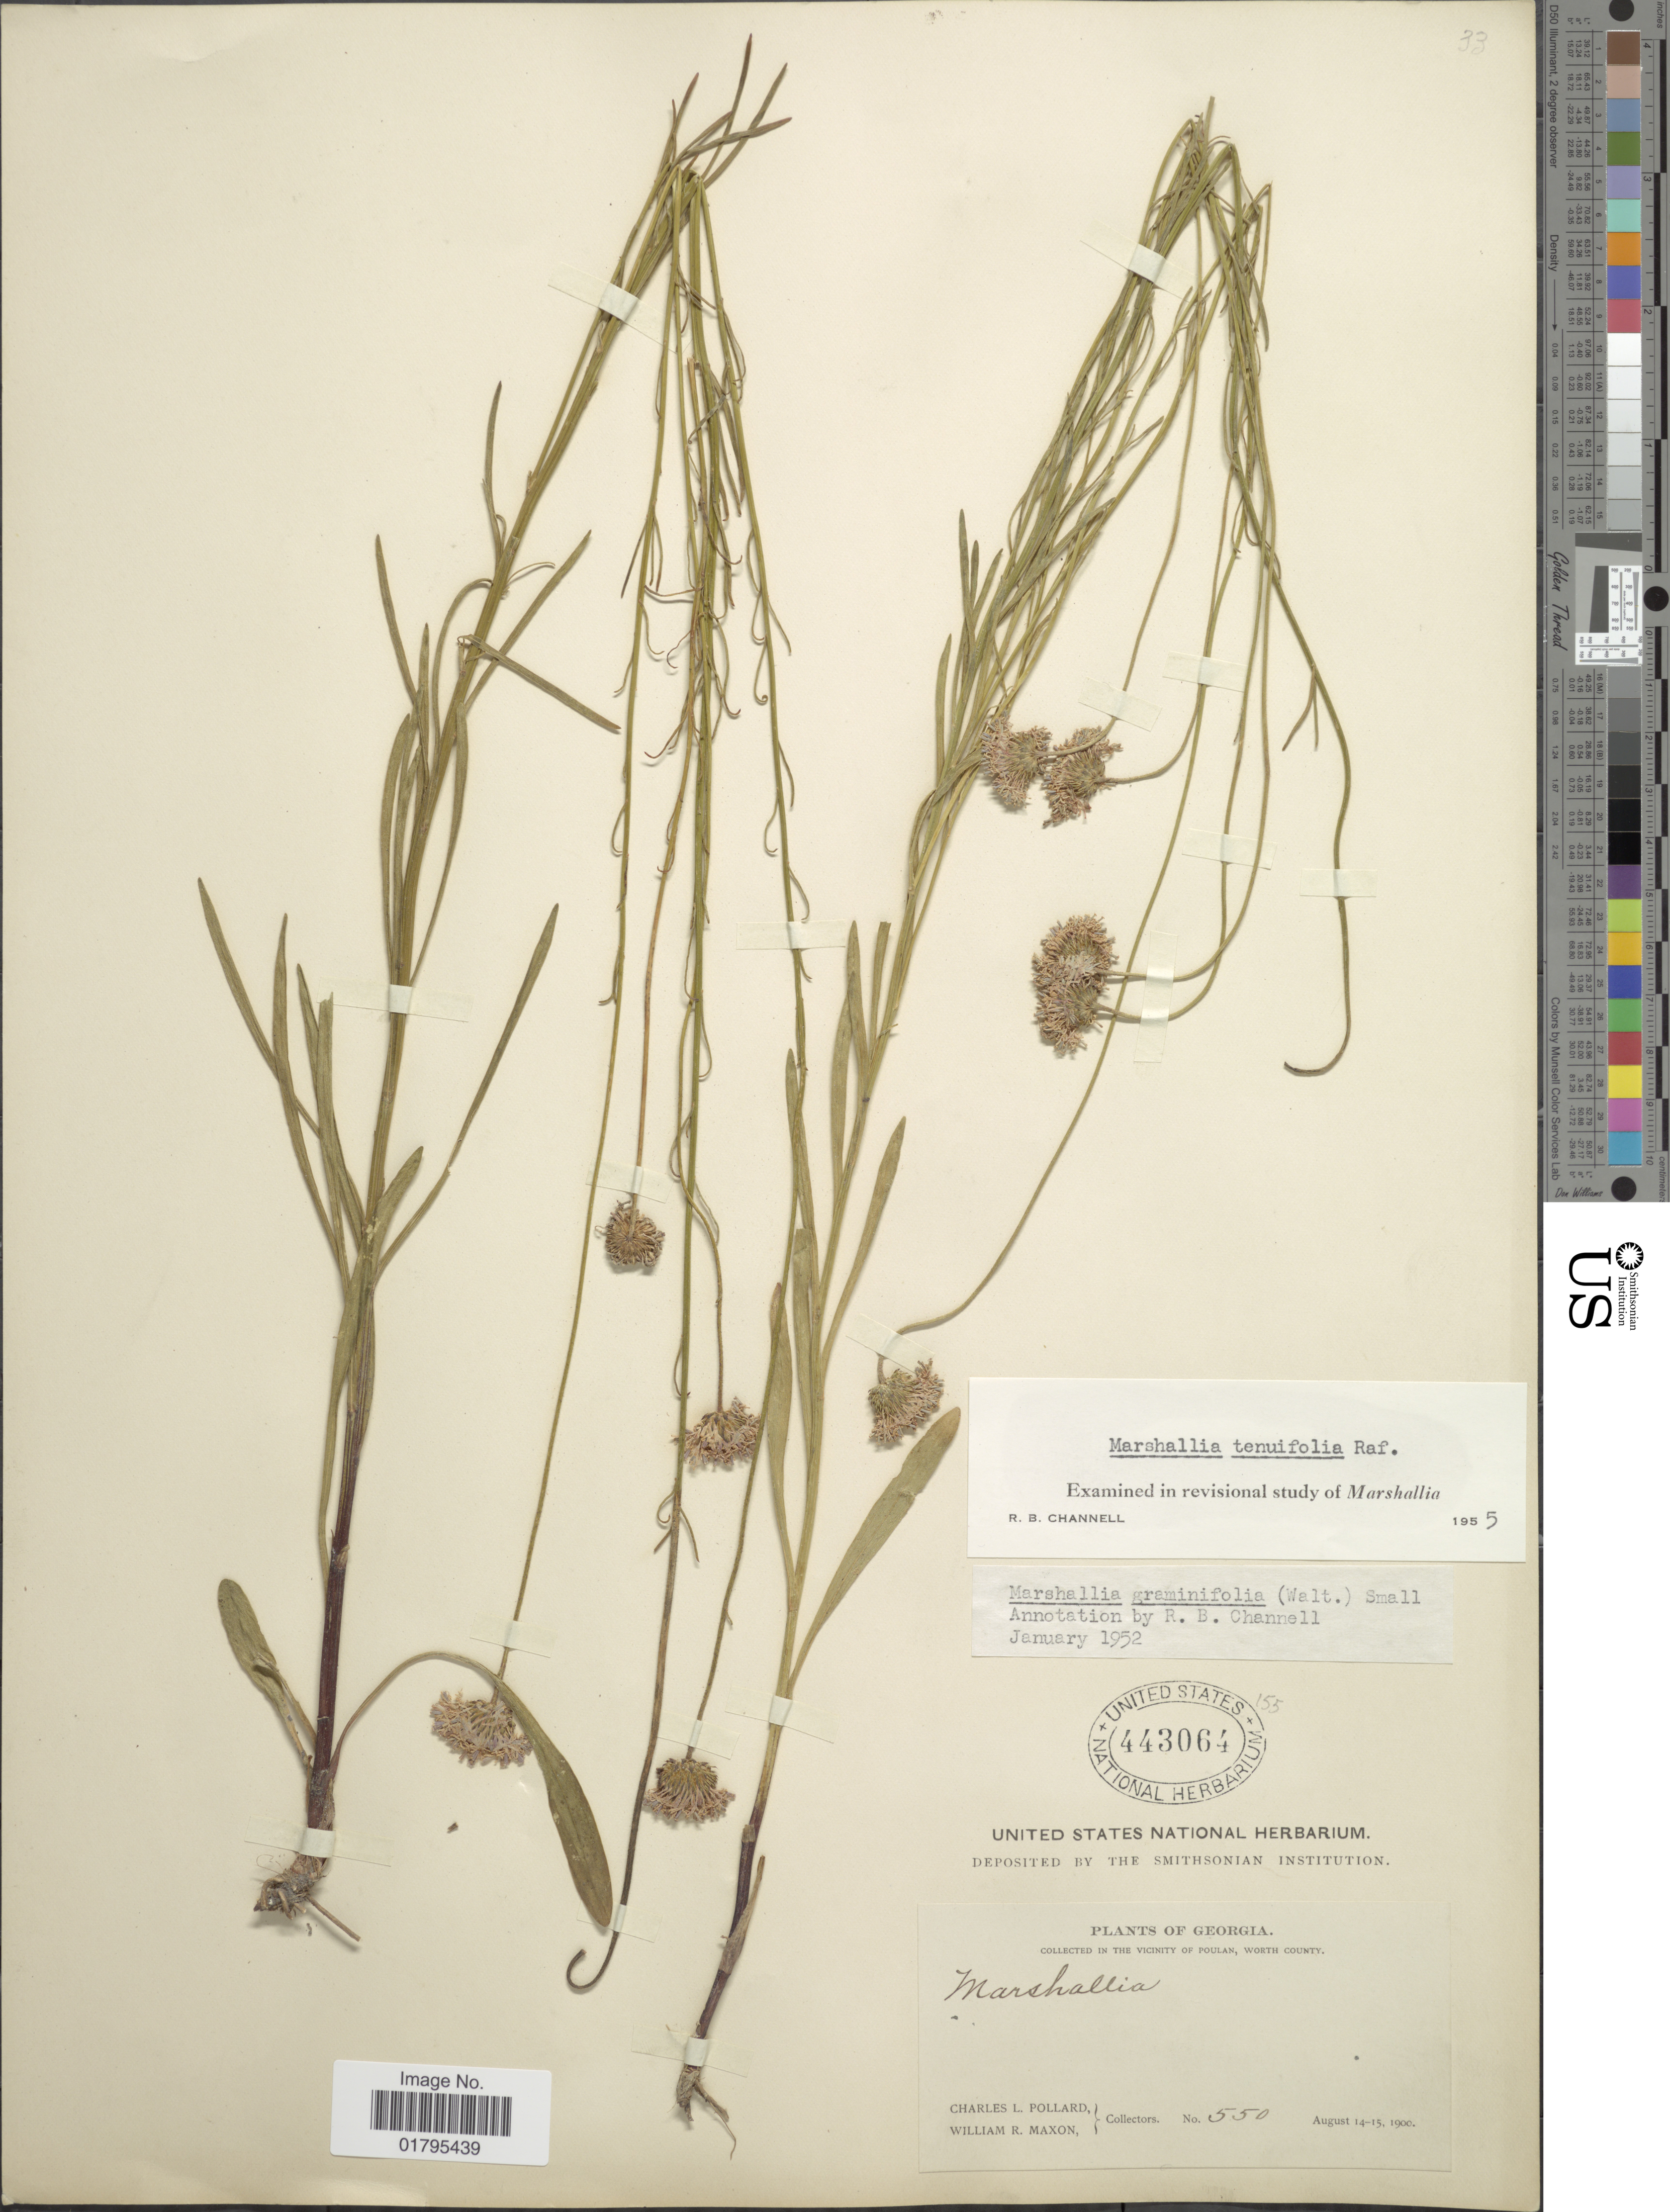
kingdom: Plantae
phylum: Tracheophyta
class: Magnoliopsida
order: Asterales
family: Asteraceae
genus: Marshallia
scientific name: Marshallia tenuifolia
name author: Raf.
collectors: C. L. Pollard & W. R. Maxon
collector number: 550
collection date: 1900-08-14/1900-08-15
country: United States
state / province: Georgia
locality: Georgia. In the Vicinity of Poulan, Worth County.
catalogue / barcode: US 443064